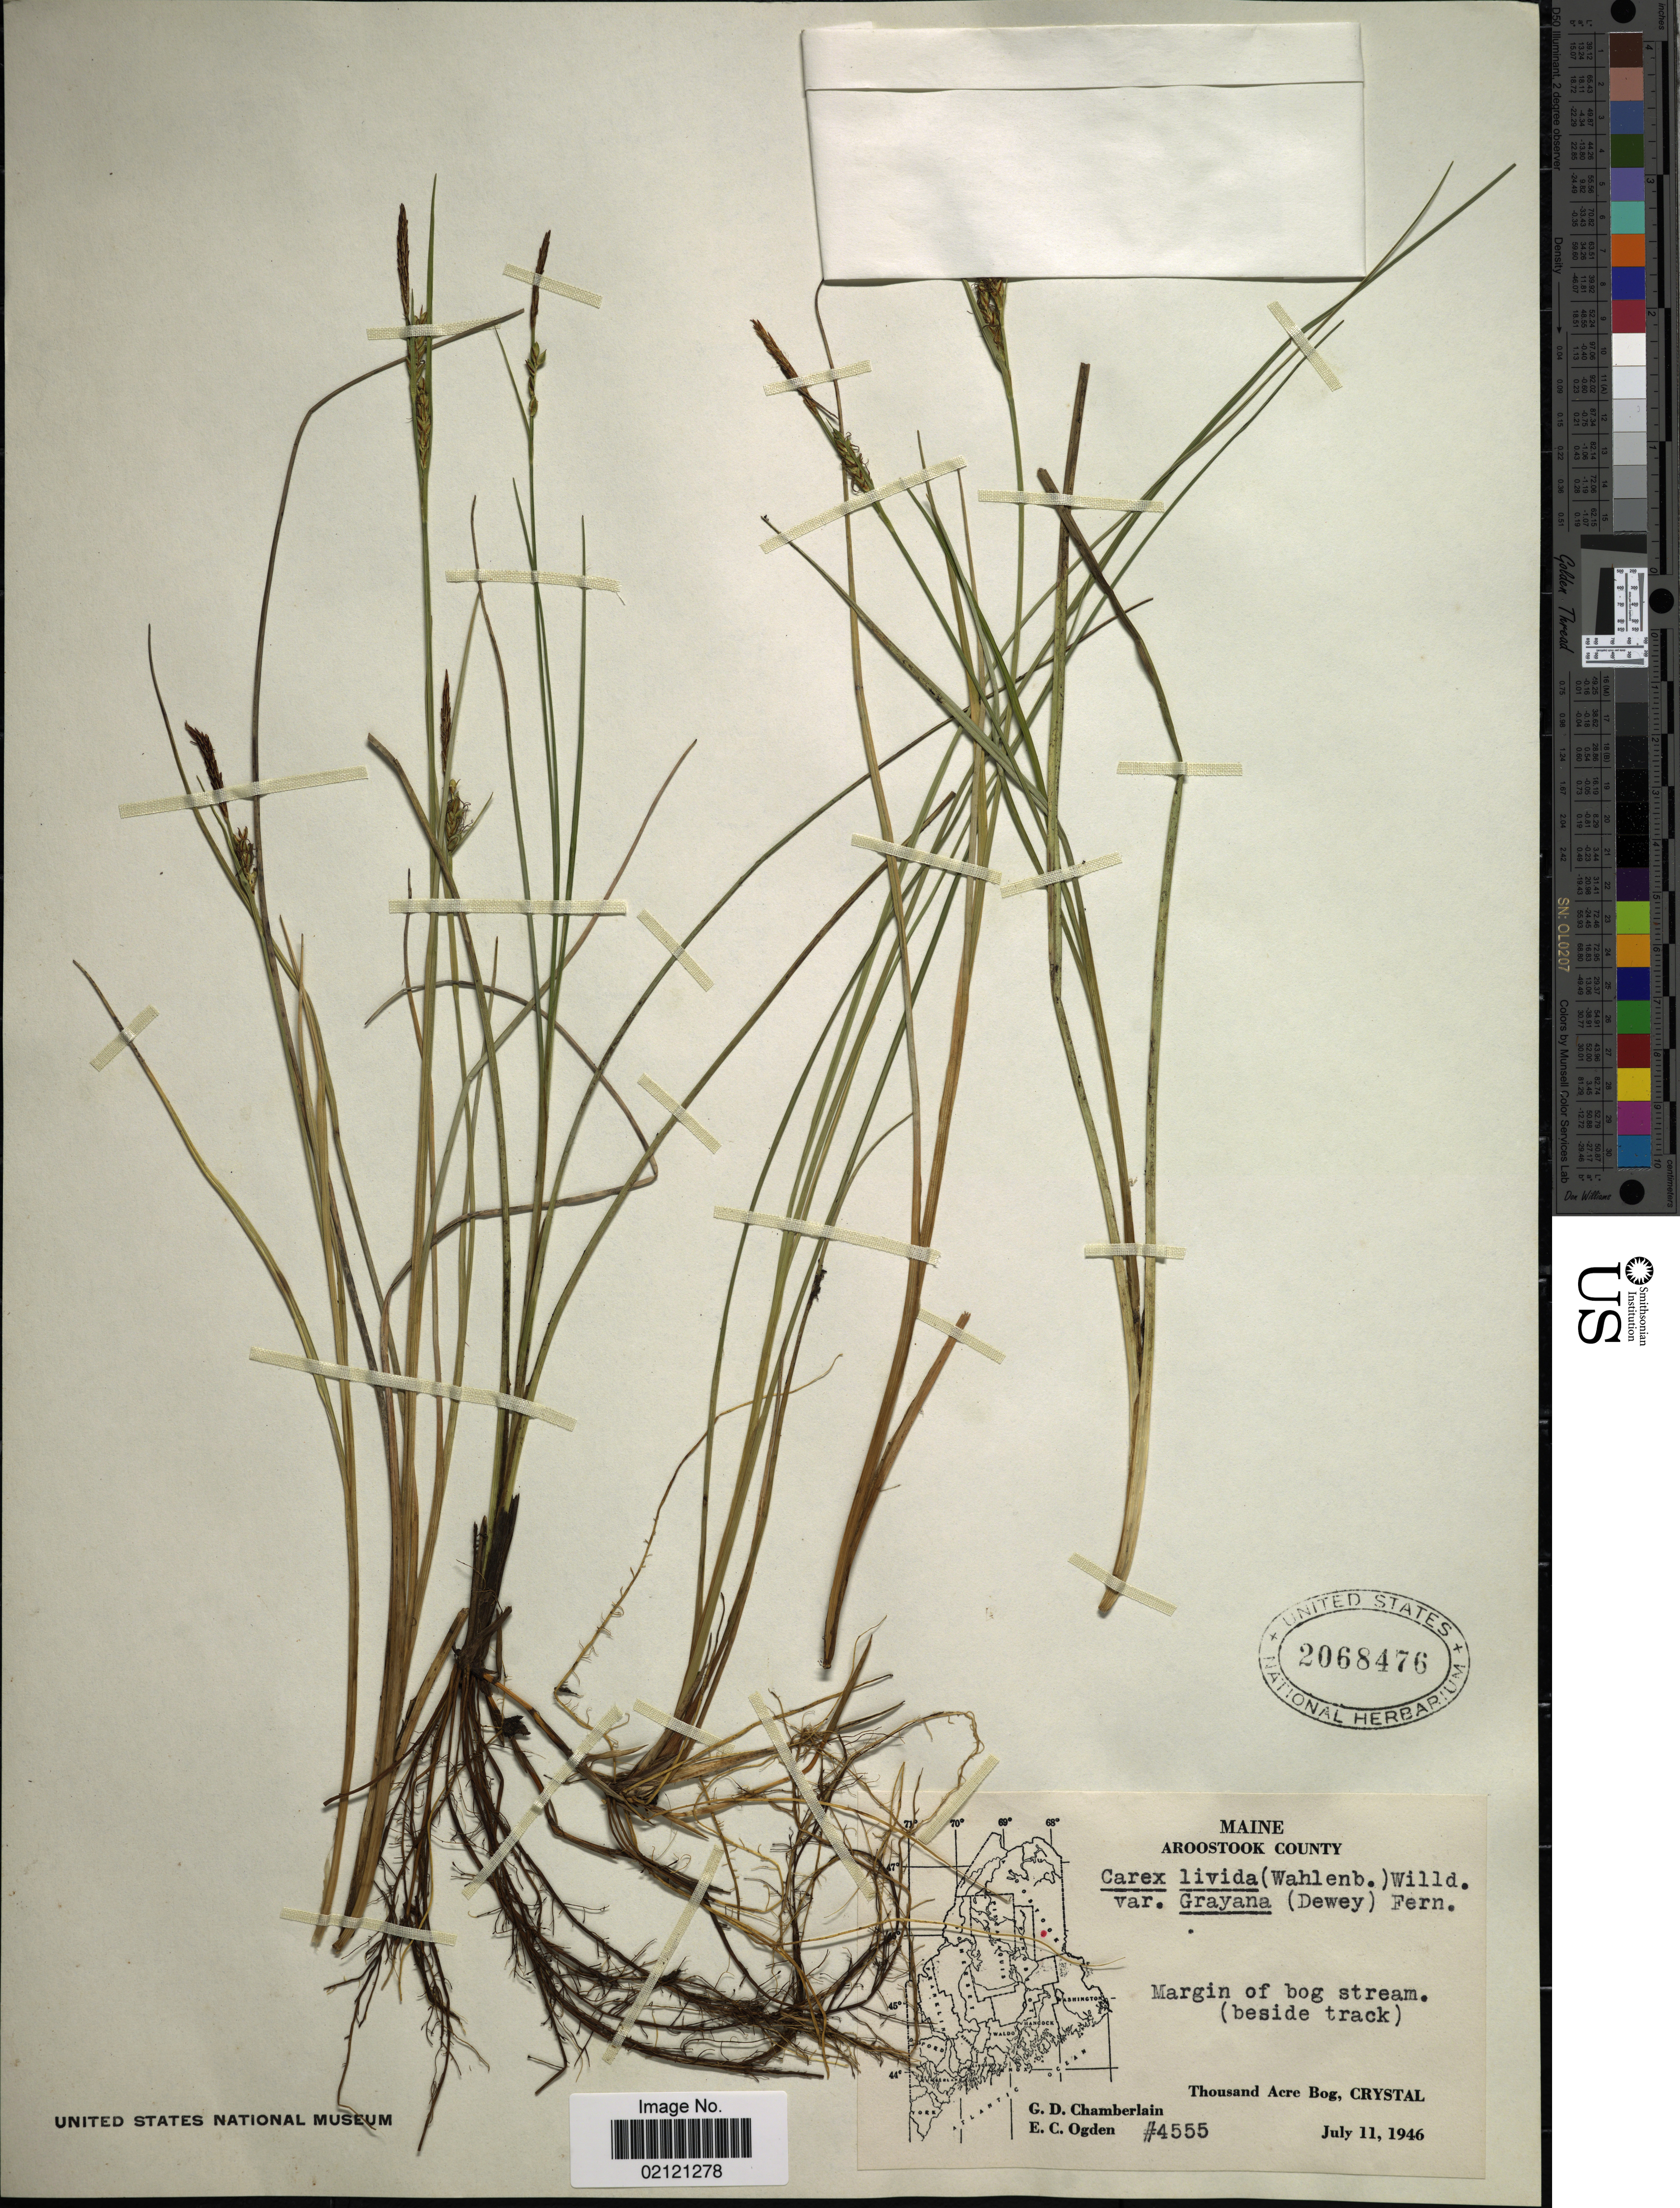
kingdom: Plantae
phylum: Tracheophyta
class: Liliopsida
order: Poales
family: Cyperaceae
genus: Carex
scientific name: Carex livida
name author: (Wahlenb.) Willd.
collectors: G. D. Chamberlain & E. Ogden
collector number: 4555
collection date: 1946-07-11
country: United States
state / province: Maine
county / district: Aroostook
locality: Margin of bog stream. (beside track) Thousand Acre Bog, Crystal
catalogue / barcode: US 2068476